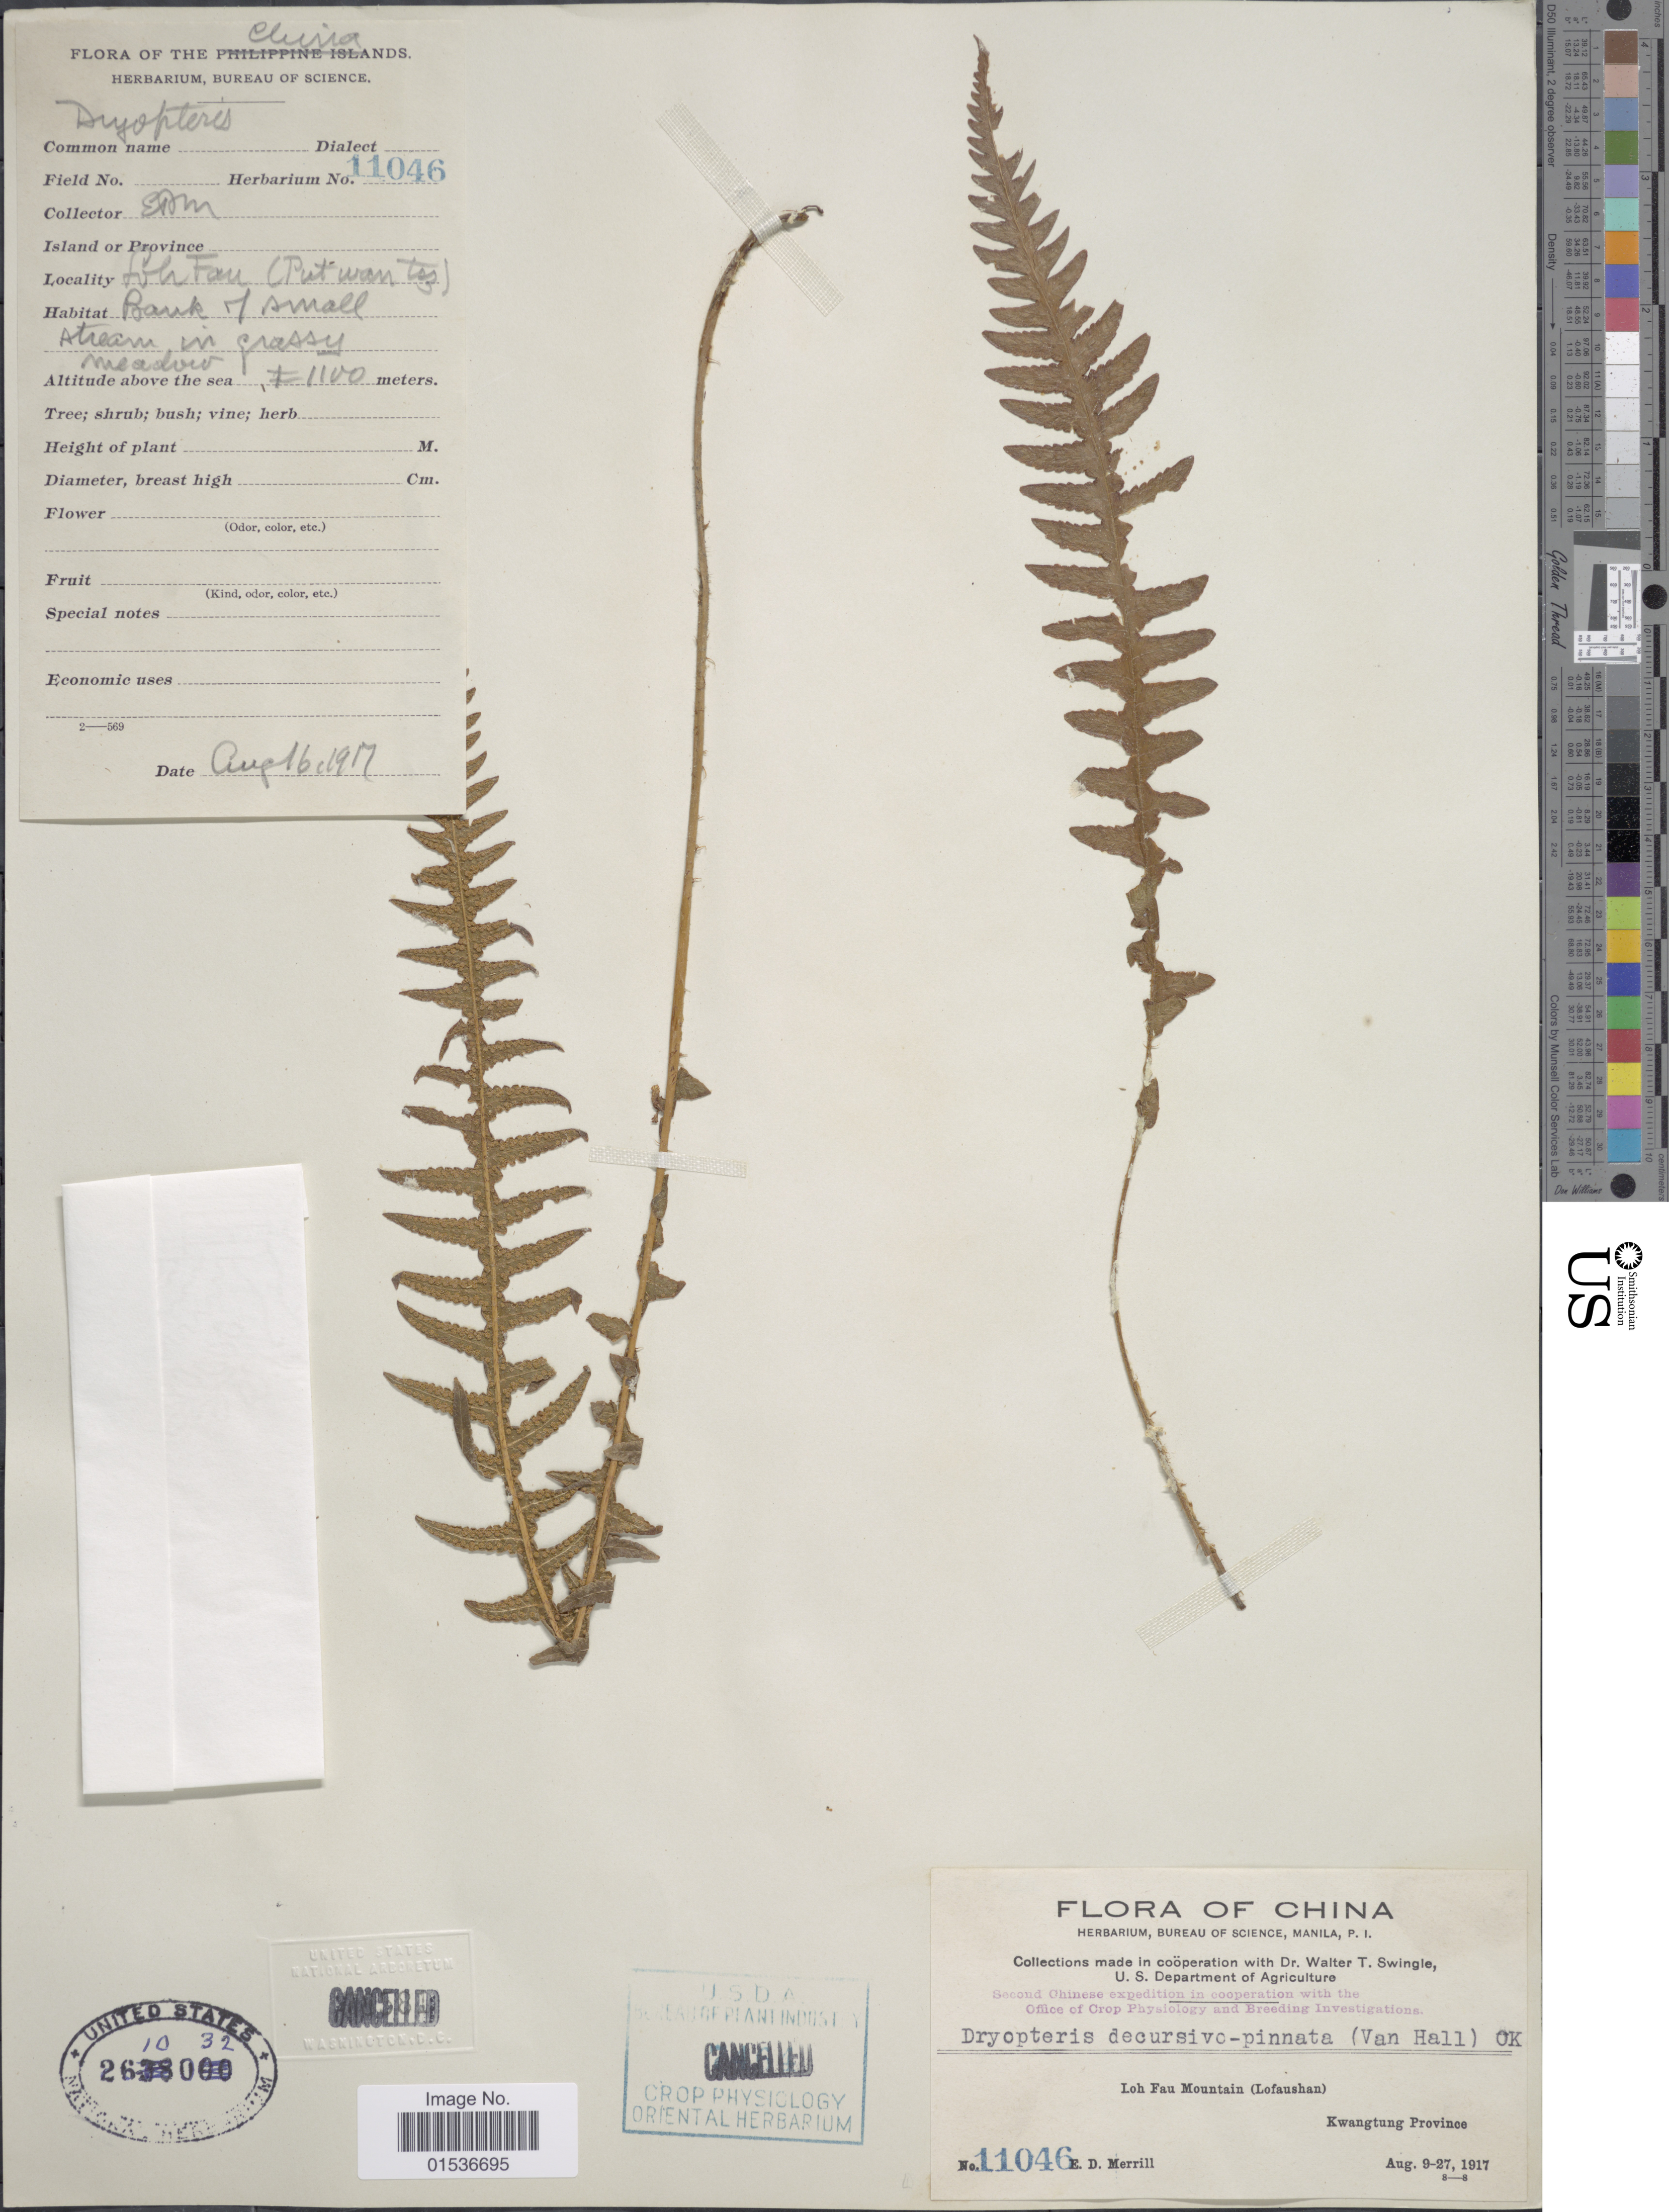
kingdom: Plantae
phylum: Tracheophyta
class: Polypodiopsida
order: Polypodiales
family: Thelypteridaceae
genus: Phegopteris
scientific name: Phegopteris decursivepinnata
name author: (H.C. Hall) Fée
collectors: E. D. Merrill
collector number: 11046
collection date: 1917-08-16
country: China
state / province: Guangdong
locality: Loh Fau Mountain (Lofaushan), China. Kwangtung Province. ((Put wan Ts [illegible text]).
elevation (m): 1100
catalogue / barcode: US 2610032